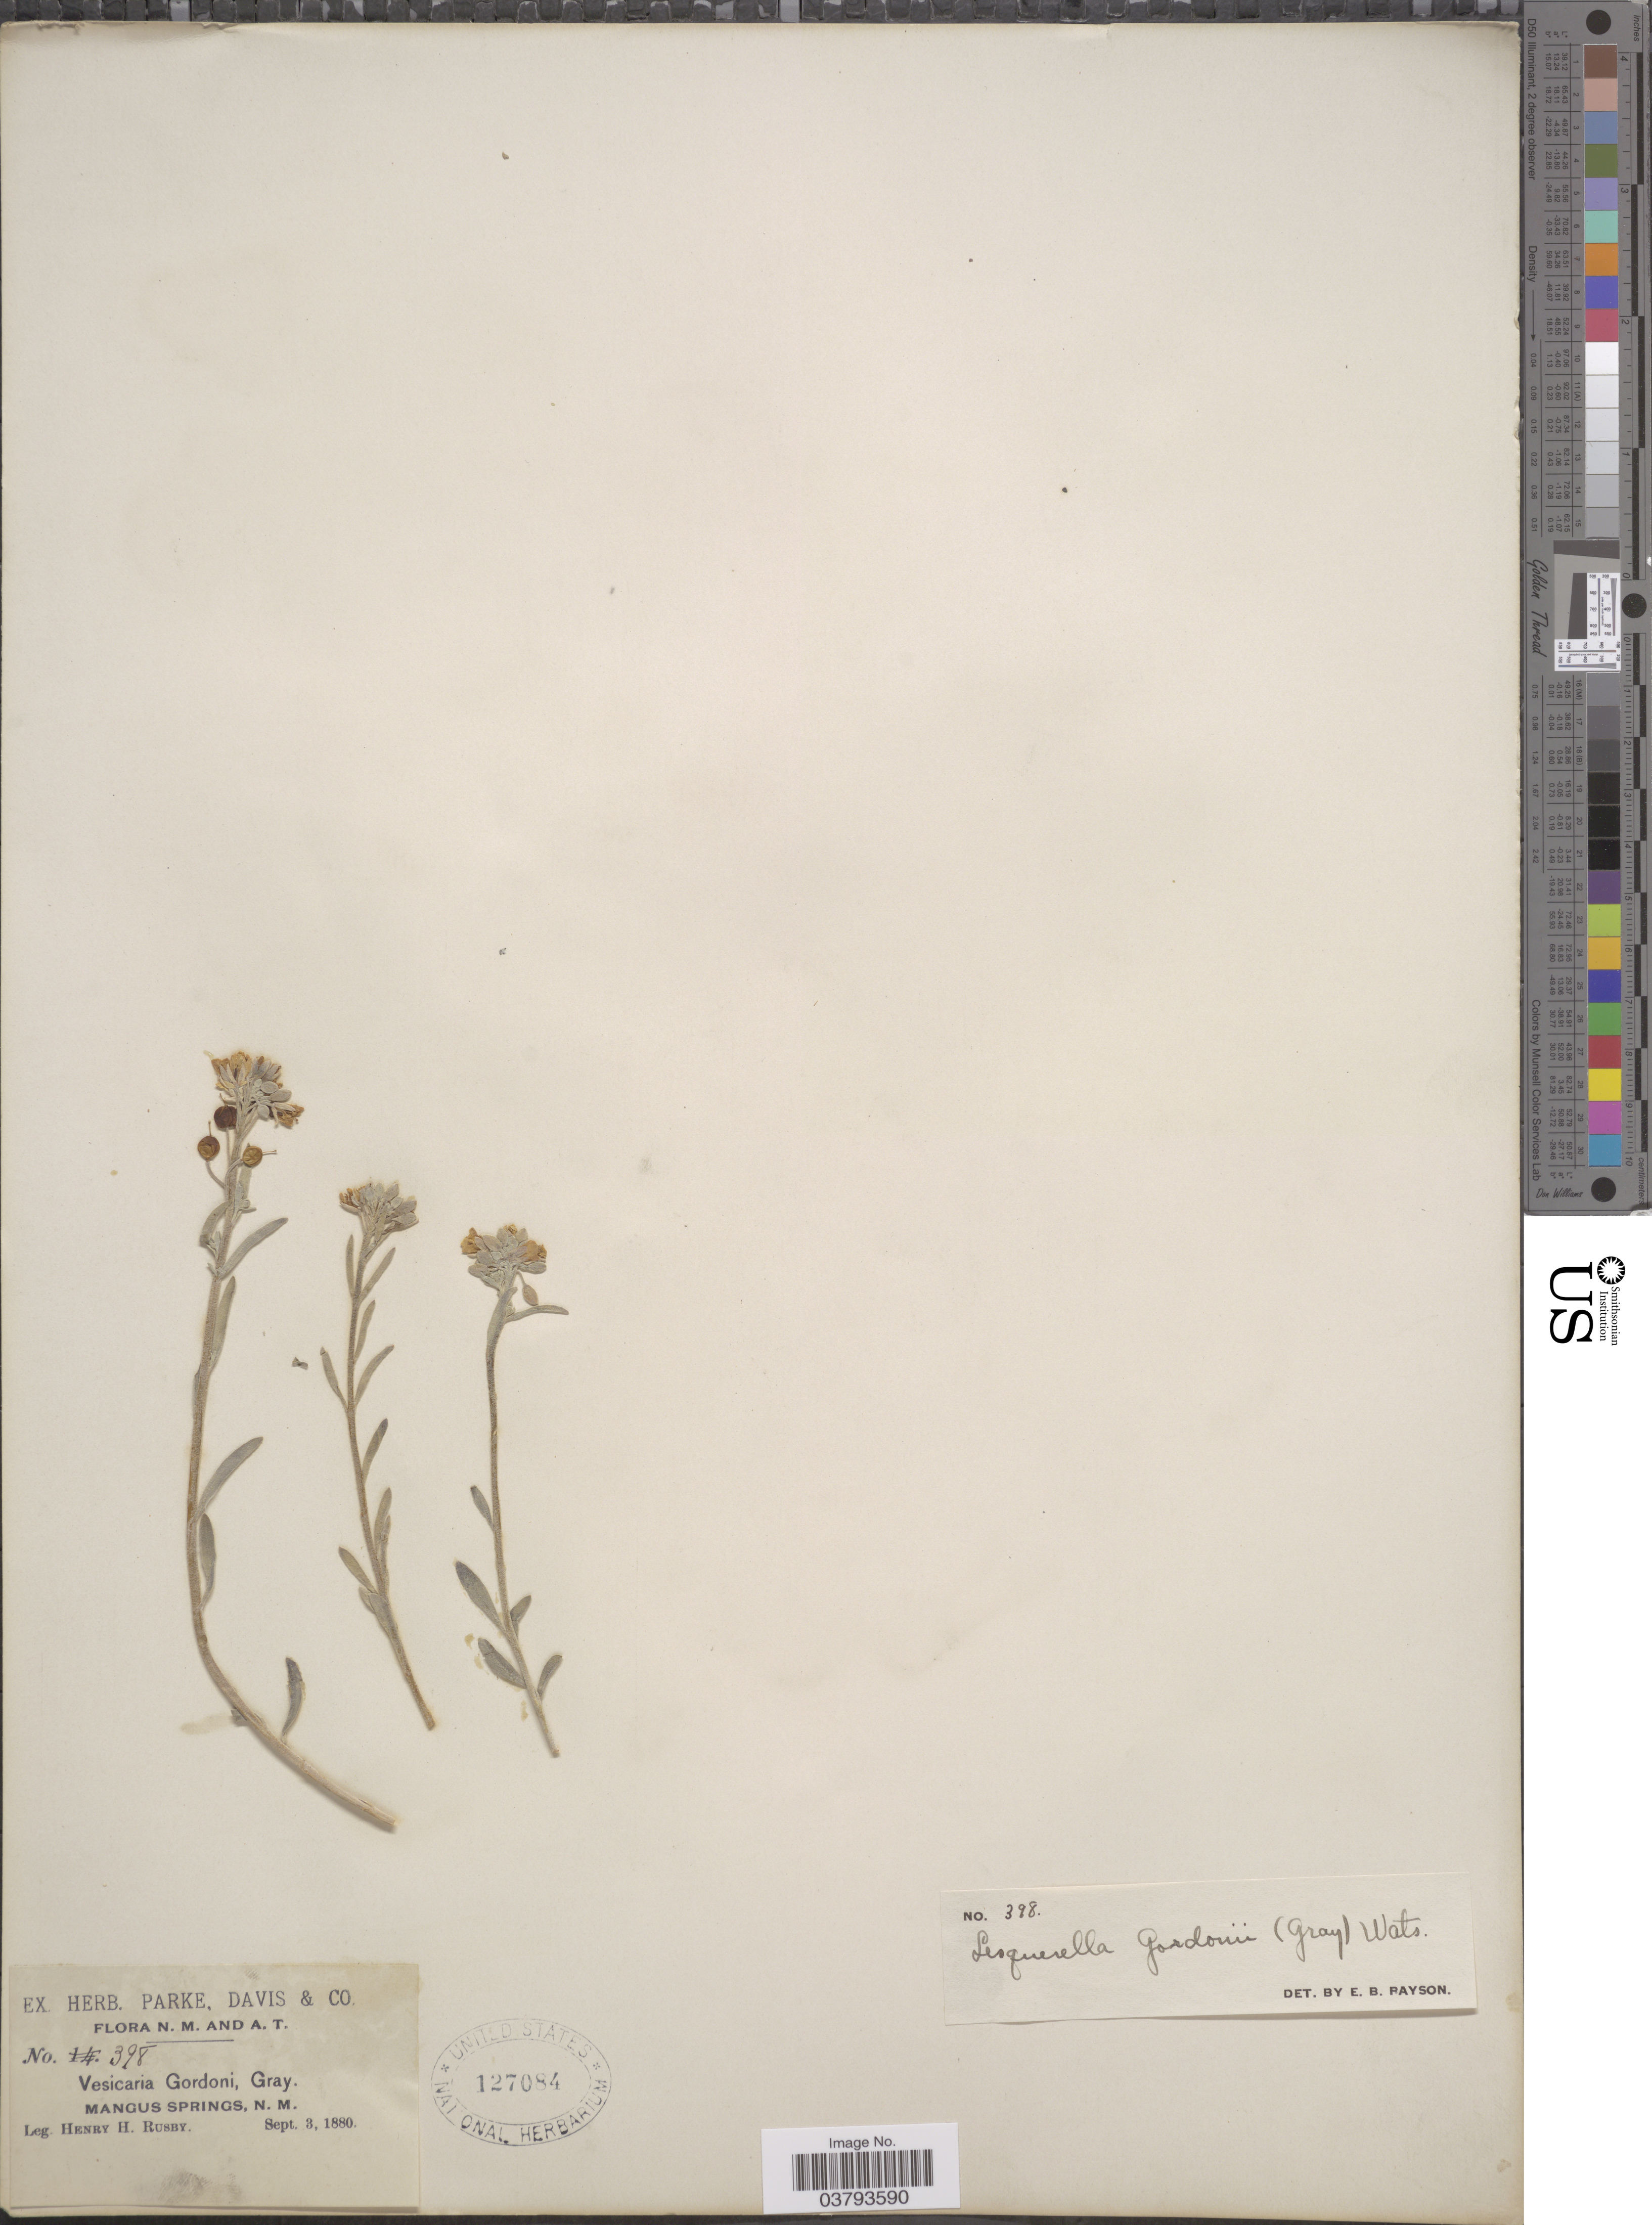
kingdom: Plantae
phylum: Tracheophyta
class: Magnoliopsida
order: Brassicales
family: Brassicaceae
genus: Lesquerella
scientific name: Lesquerella gordonii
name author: (A. Gray) S. Watson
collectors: H. H. Rusby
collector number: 398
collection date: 1880-09-03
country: United States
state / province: New Mexico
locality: Mangus Springs.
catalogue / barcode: US 127084